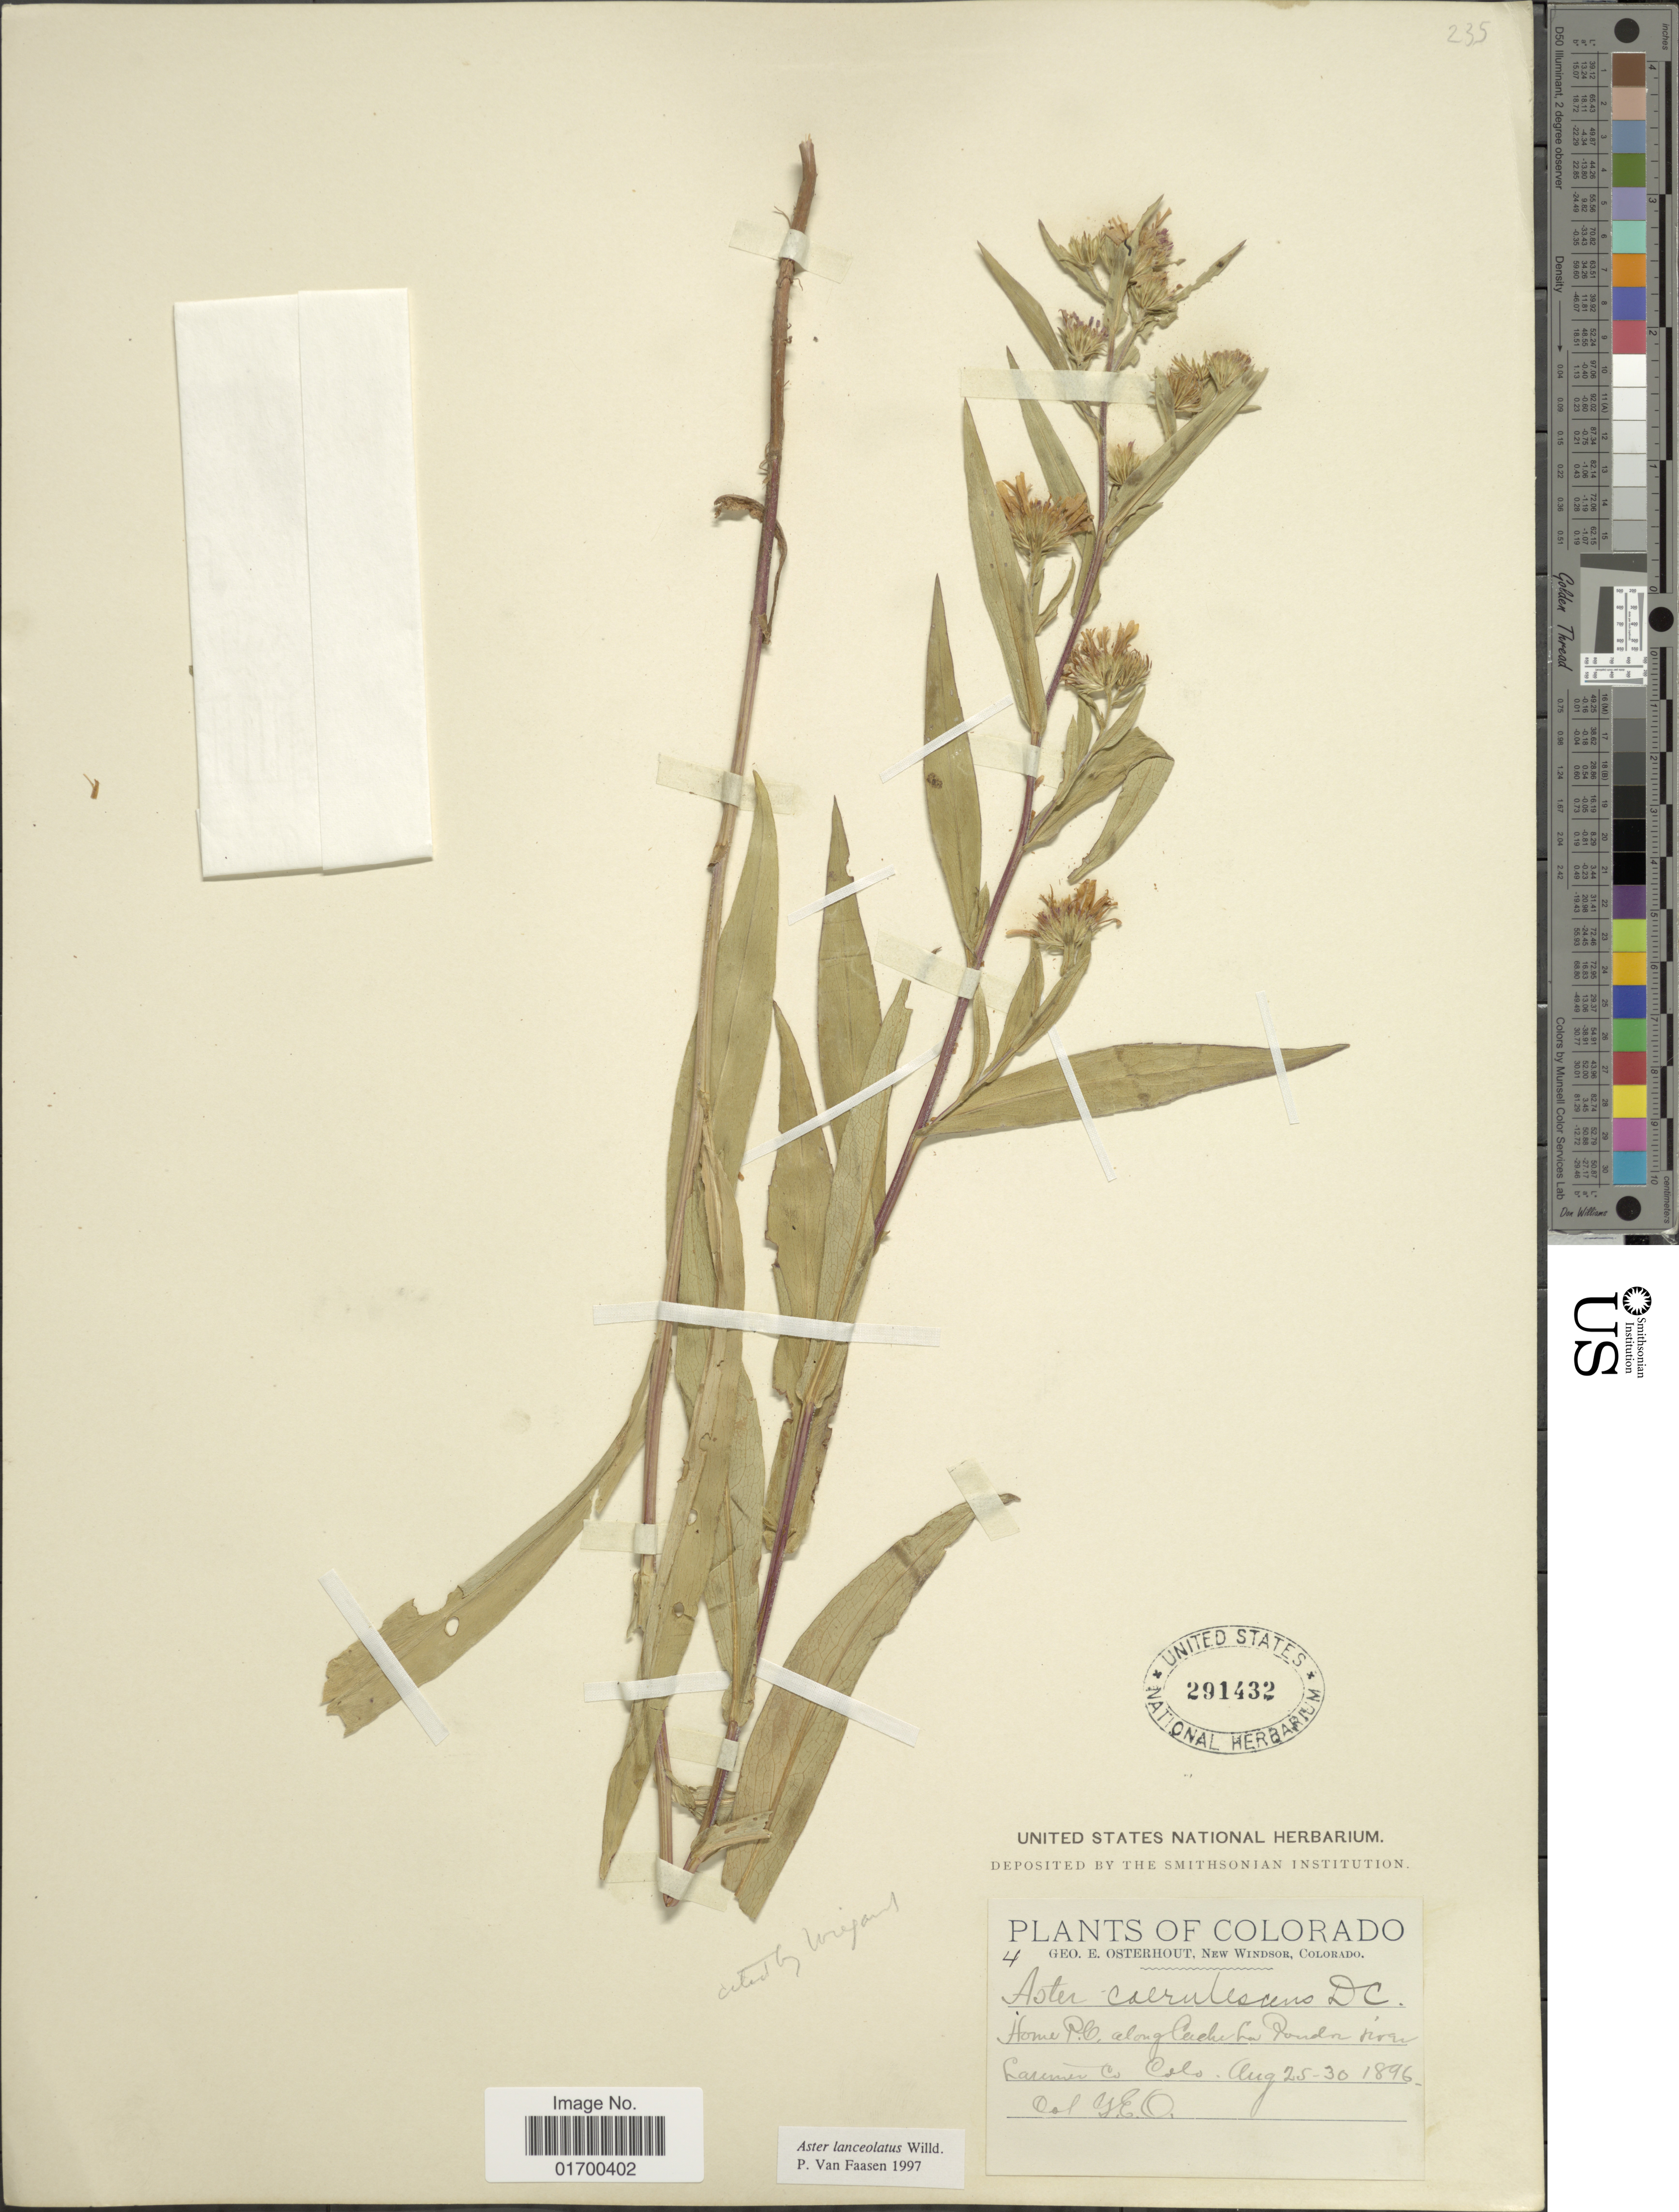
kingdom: Plantae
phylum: Tracheophyta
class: Magnoliopsida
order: Asterales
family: Asteraceae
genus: Symphyotrichum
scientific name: Symphyotrichum lanceolatum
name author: (Willd.) G.L. Nesom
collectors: G. Osterhout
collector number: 4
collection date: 1896-08-25/1896-08-30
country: United States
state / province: Colorado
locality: Home P.O. aking Cache La Poudre River, Laremer Co., Colo.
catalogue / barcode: US 291432